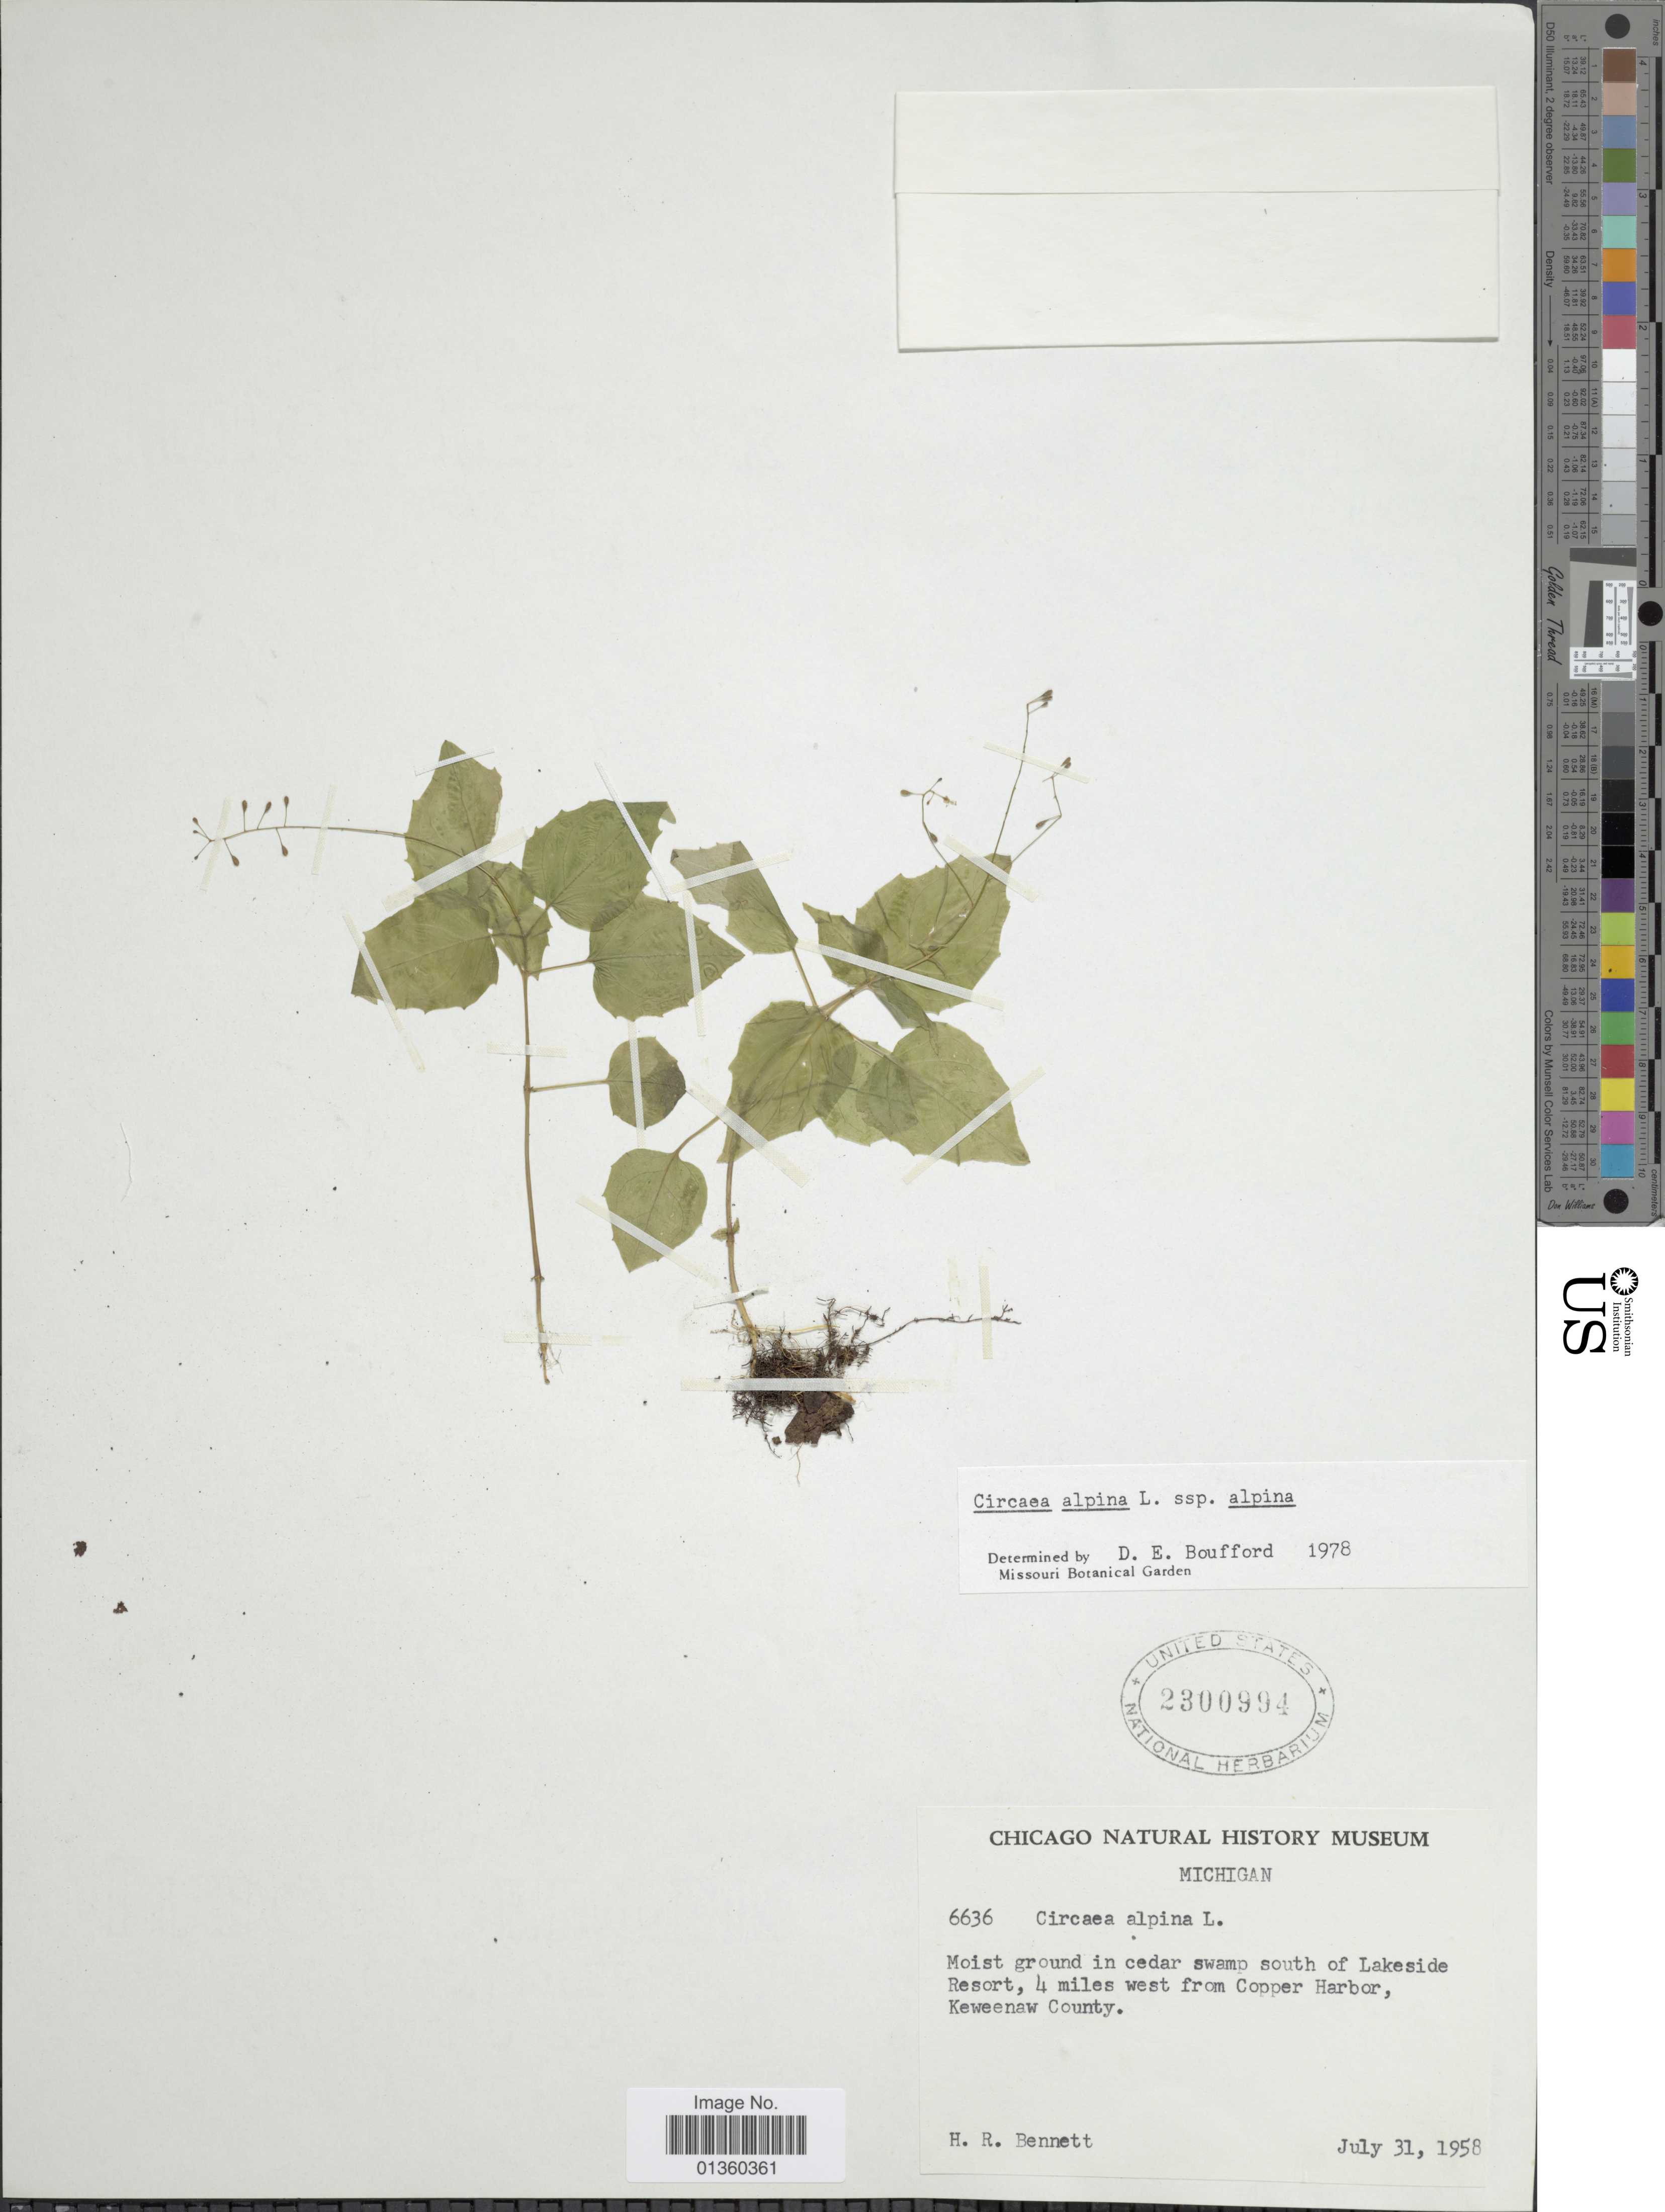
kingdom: Plantae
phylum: Tracheophyta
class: Magnoliopsida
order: Myrtales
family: Onagraceae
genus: Circaea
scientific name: Circaea alpina subsp. alpina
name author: L.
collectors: H. R. Bennett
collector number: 6636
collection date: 1958-07-31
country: United States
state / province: Michigan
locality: Swamp south of Lakeside Resort, 4 miles west of Copper Harbor, Keweenaw County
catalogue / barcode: US 2300994